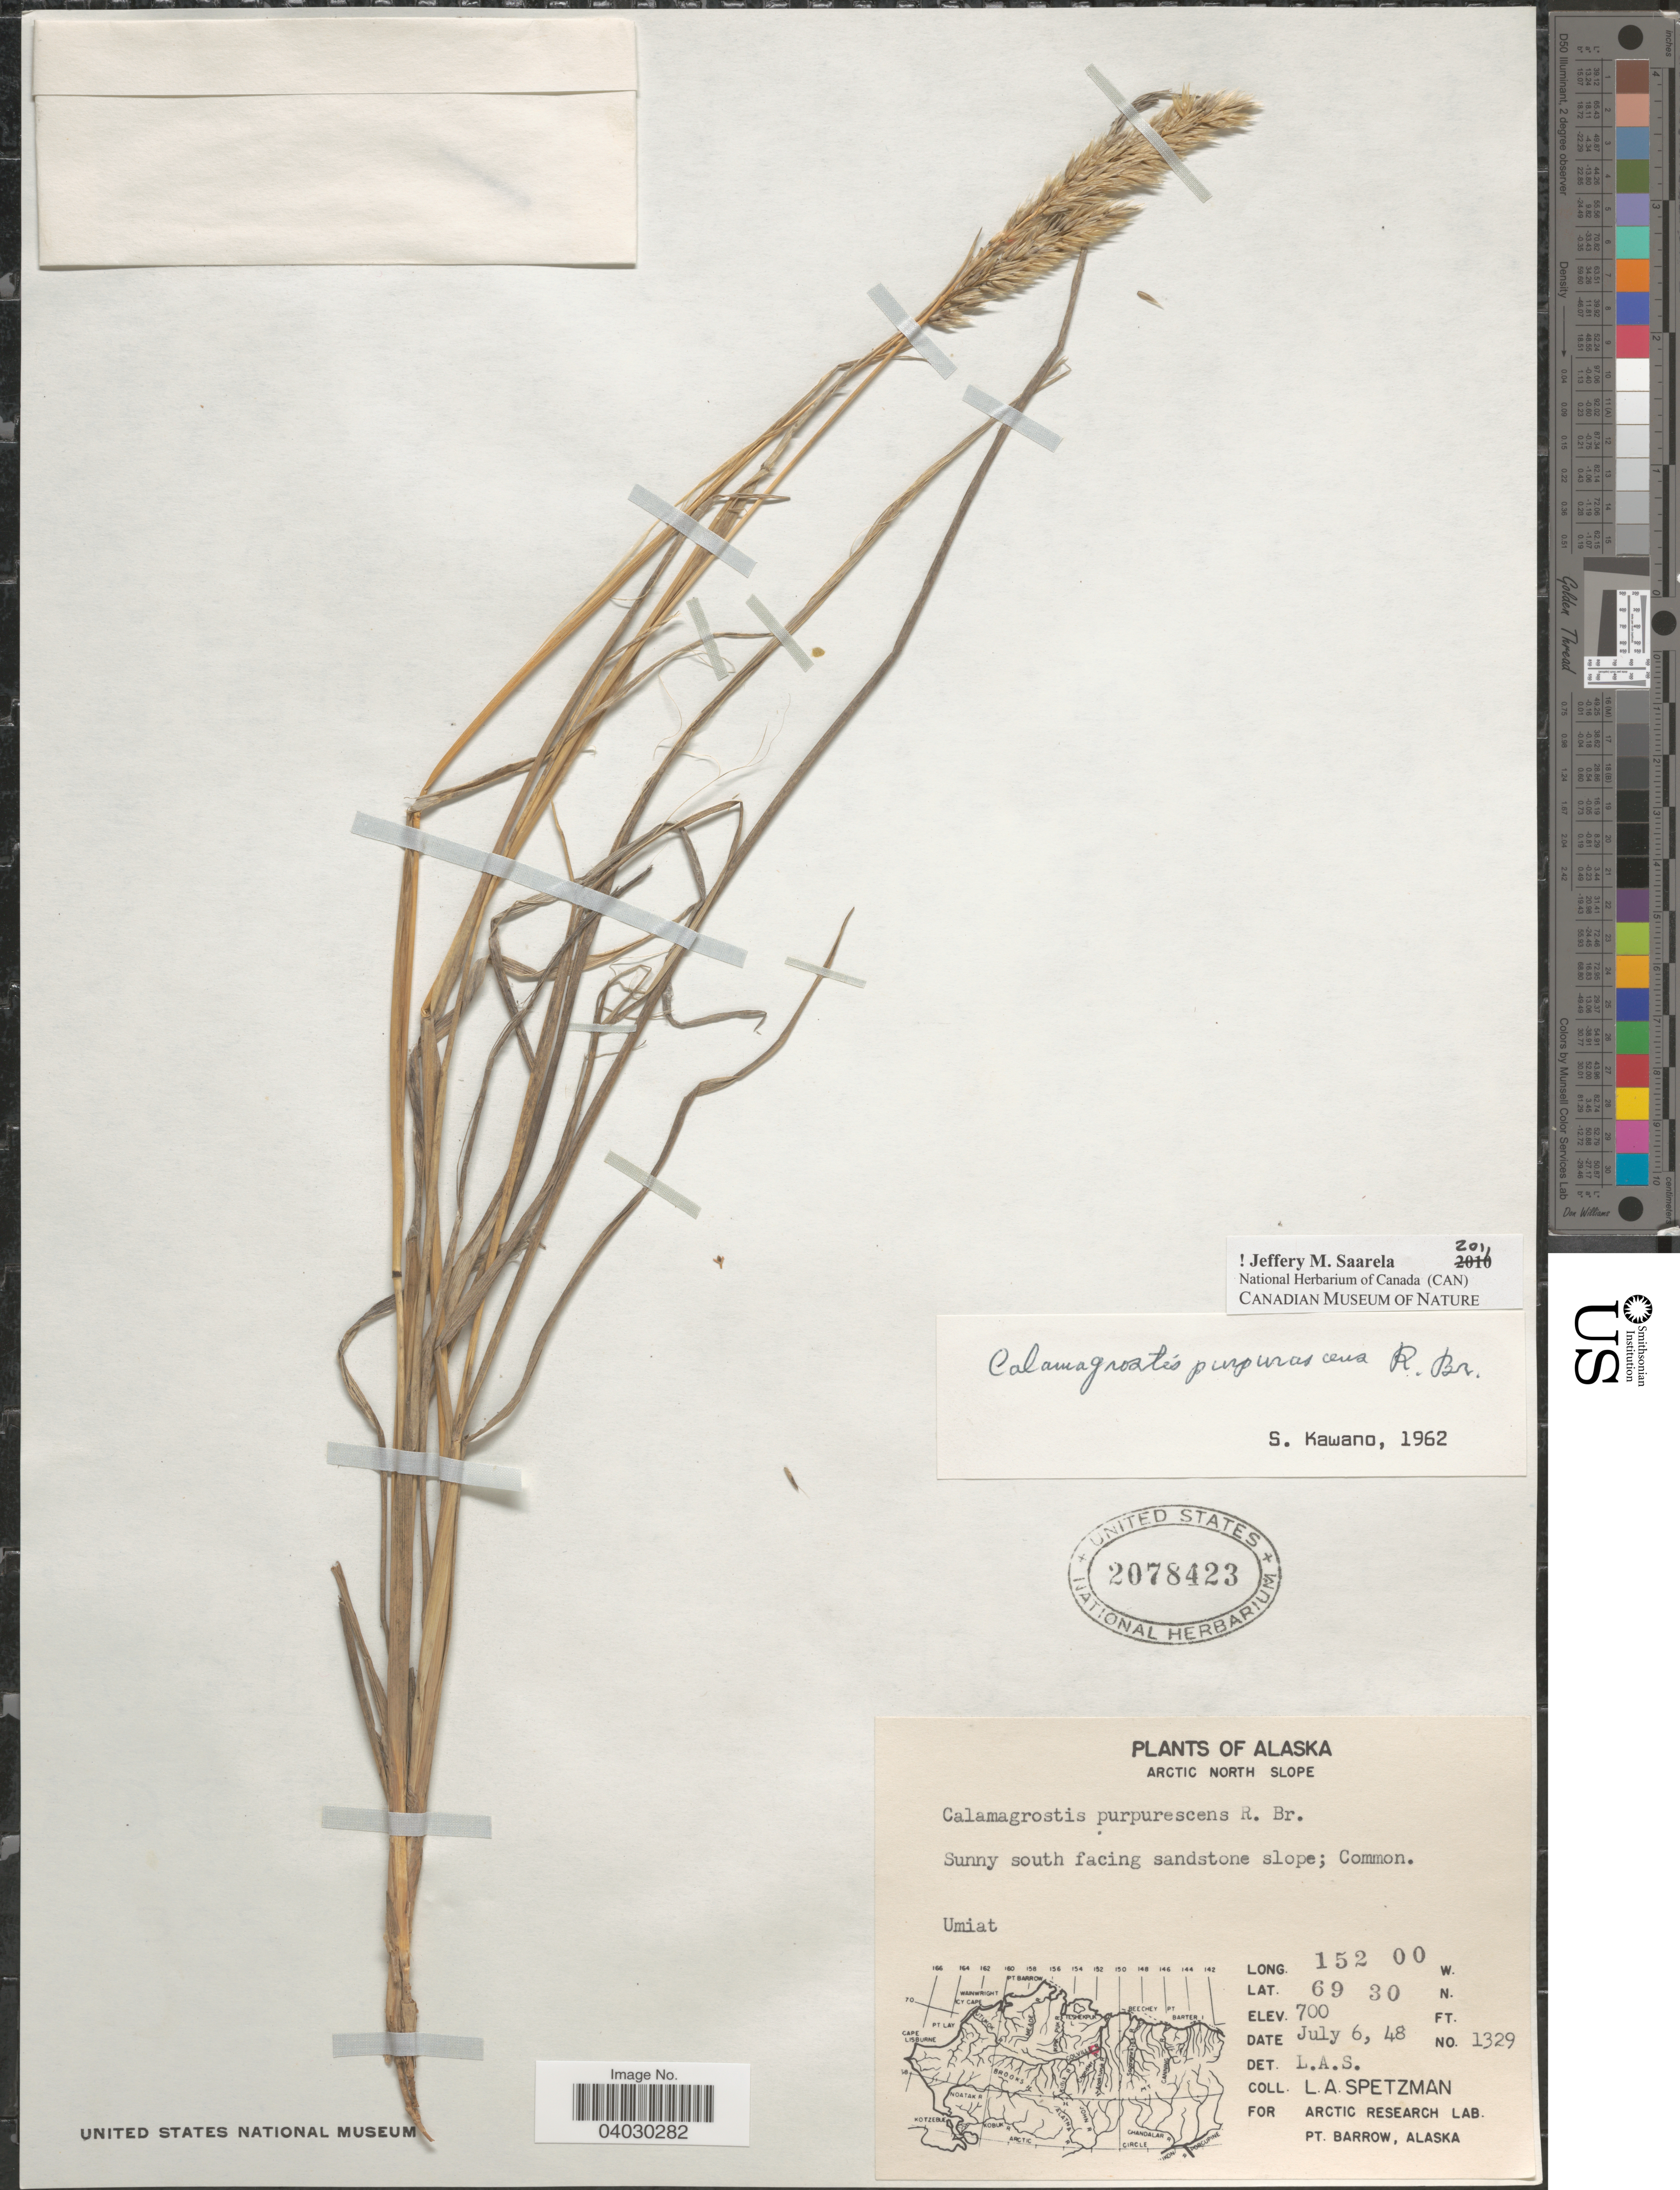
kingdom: Plantae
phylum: Tracheophyta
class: Liliopsida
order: Poales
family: Poaceae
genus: Calamagrostis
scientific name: Calamagrostis purpurascens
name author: R. Br.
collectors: L. Spetzman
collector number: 1329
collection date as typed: Transcribed d/m/y: 6/7/48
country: United States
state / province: Alaska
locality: Arctic North Slope. Sunny south facing sandstone slope. Umiat.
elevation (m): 213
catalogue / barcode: US 2078423